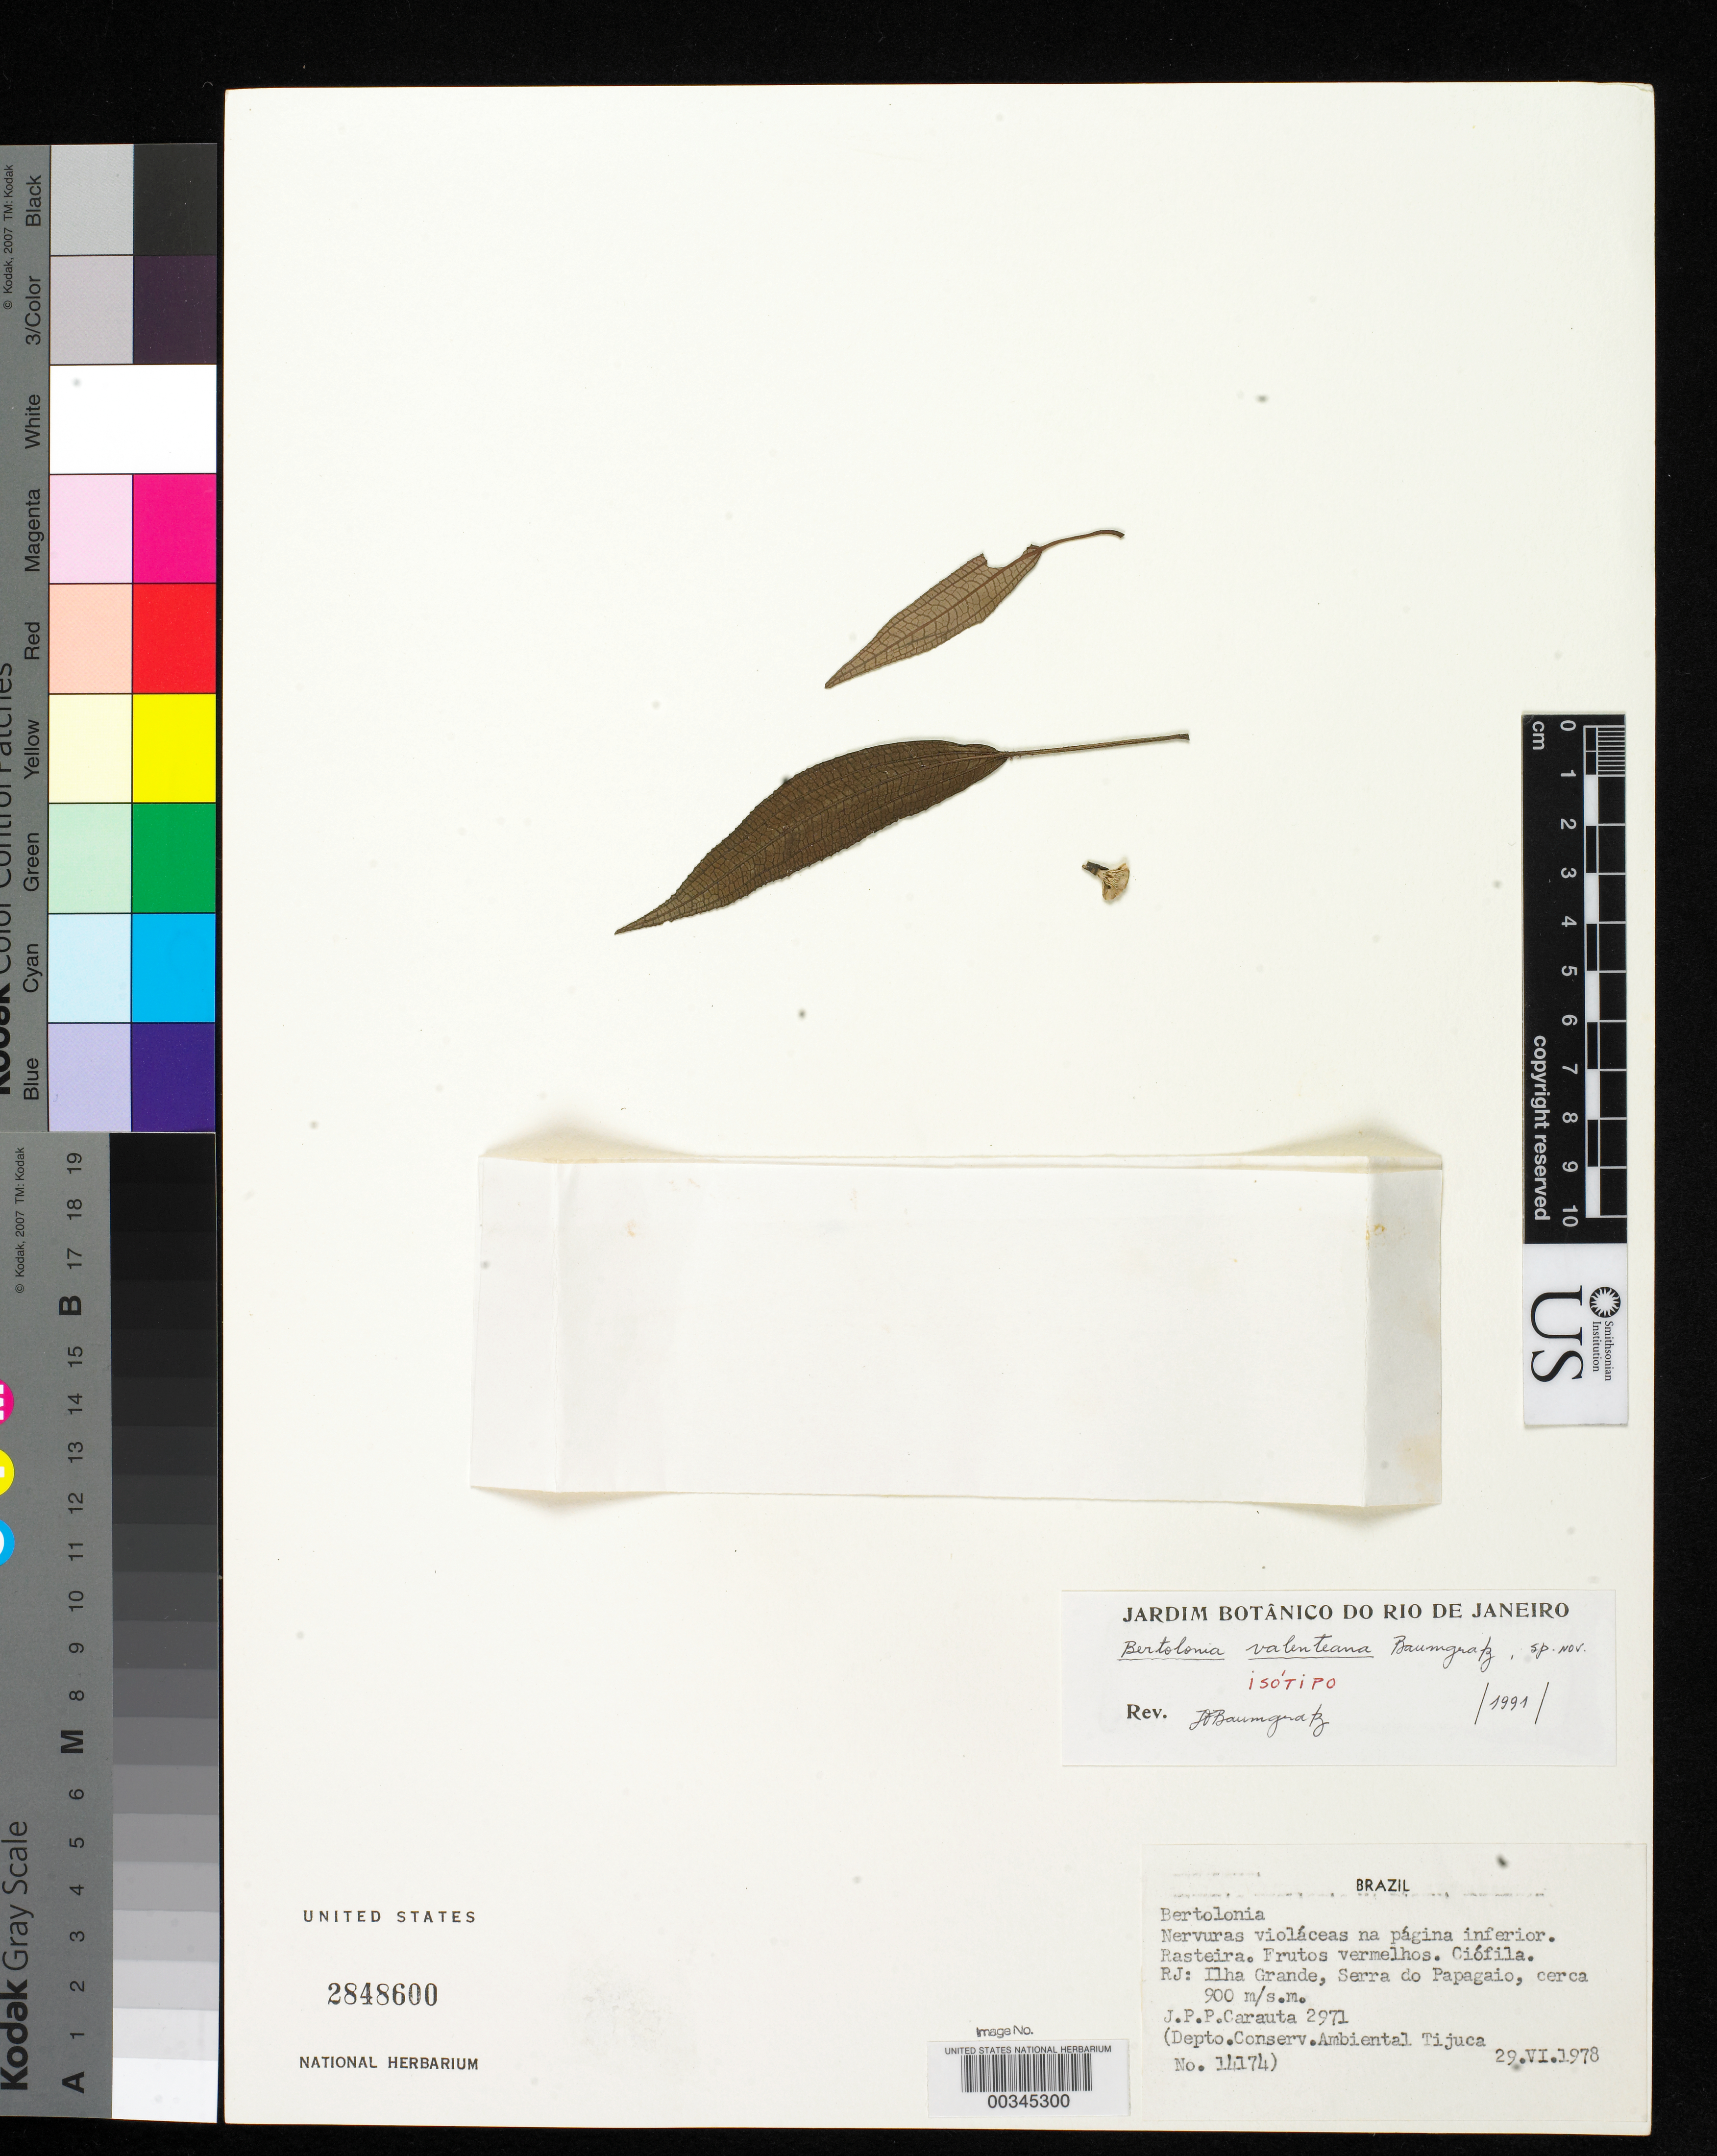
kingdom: Plantae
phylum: Tracheophyta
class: Magnoliopsida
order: Myrtales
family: Melastomataceae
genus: Bertolonia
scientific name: Bertolonia valenteana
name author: Baumgratz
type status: Isotype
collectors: J. P. P. Carauta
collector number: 2971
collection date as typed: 29 Jun 1978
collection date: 1978-06-29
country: Brazil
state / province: Rio de Janeiro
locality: Ilha Grande, Serra do Papagaio.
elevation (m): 900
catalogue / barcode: US 2848600